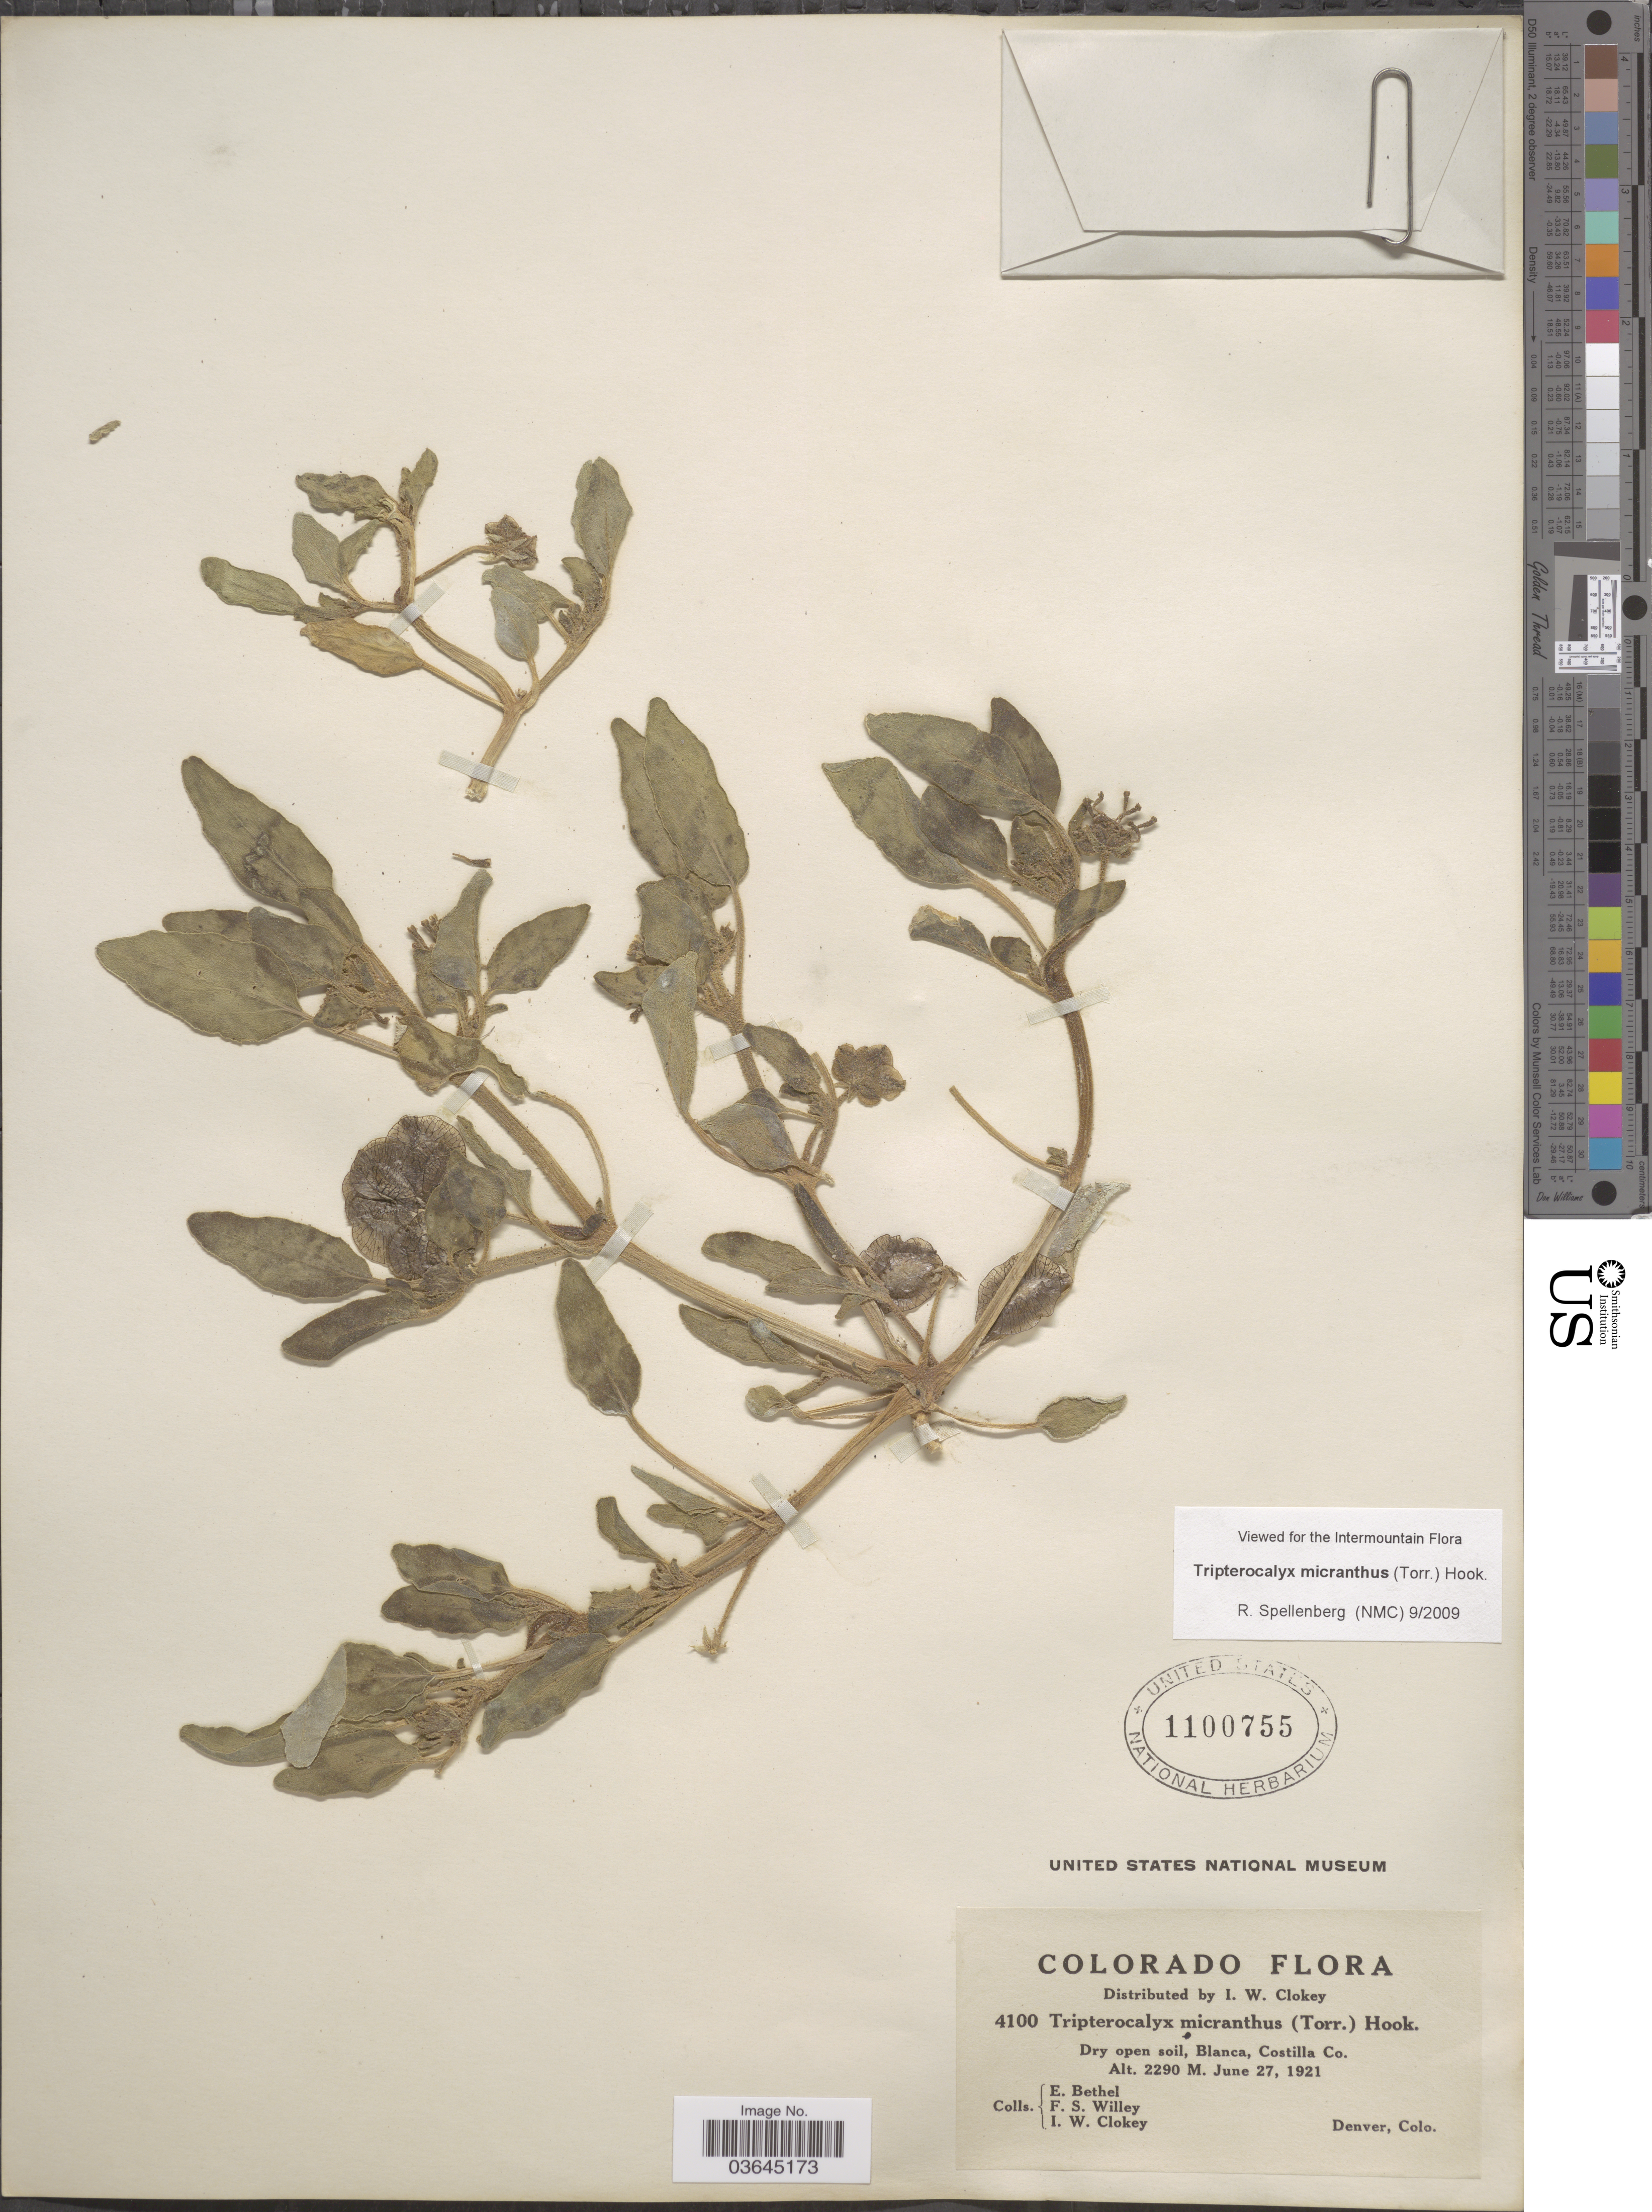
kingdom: Plantae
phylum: Tracheophyta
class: Magnoliopsida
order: Caryophyllales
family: Nyctaginaceae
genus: Tripterocalyx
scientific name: Tripterocalyx micranthus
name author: (Torr.) Hook.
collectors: E. Bethel, F. Willey & I. W. Clokey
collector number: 4100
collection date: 1921-06-27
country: United States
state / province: Colorado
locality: Blanca, Costilla Co. Denver [unsure placement].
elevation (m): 2290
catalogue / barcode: US 1100755